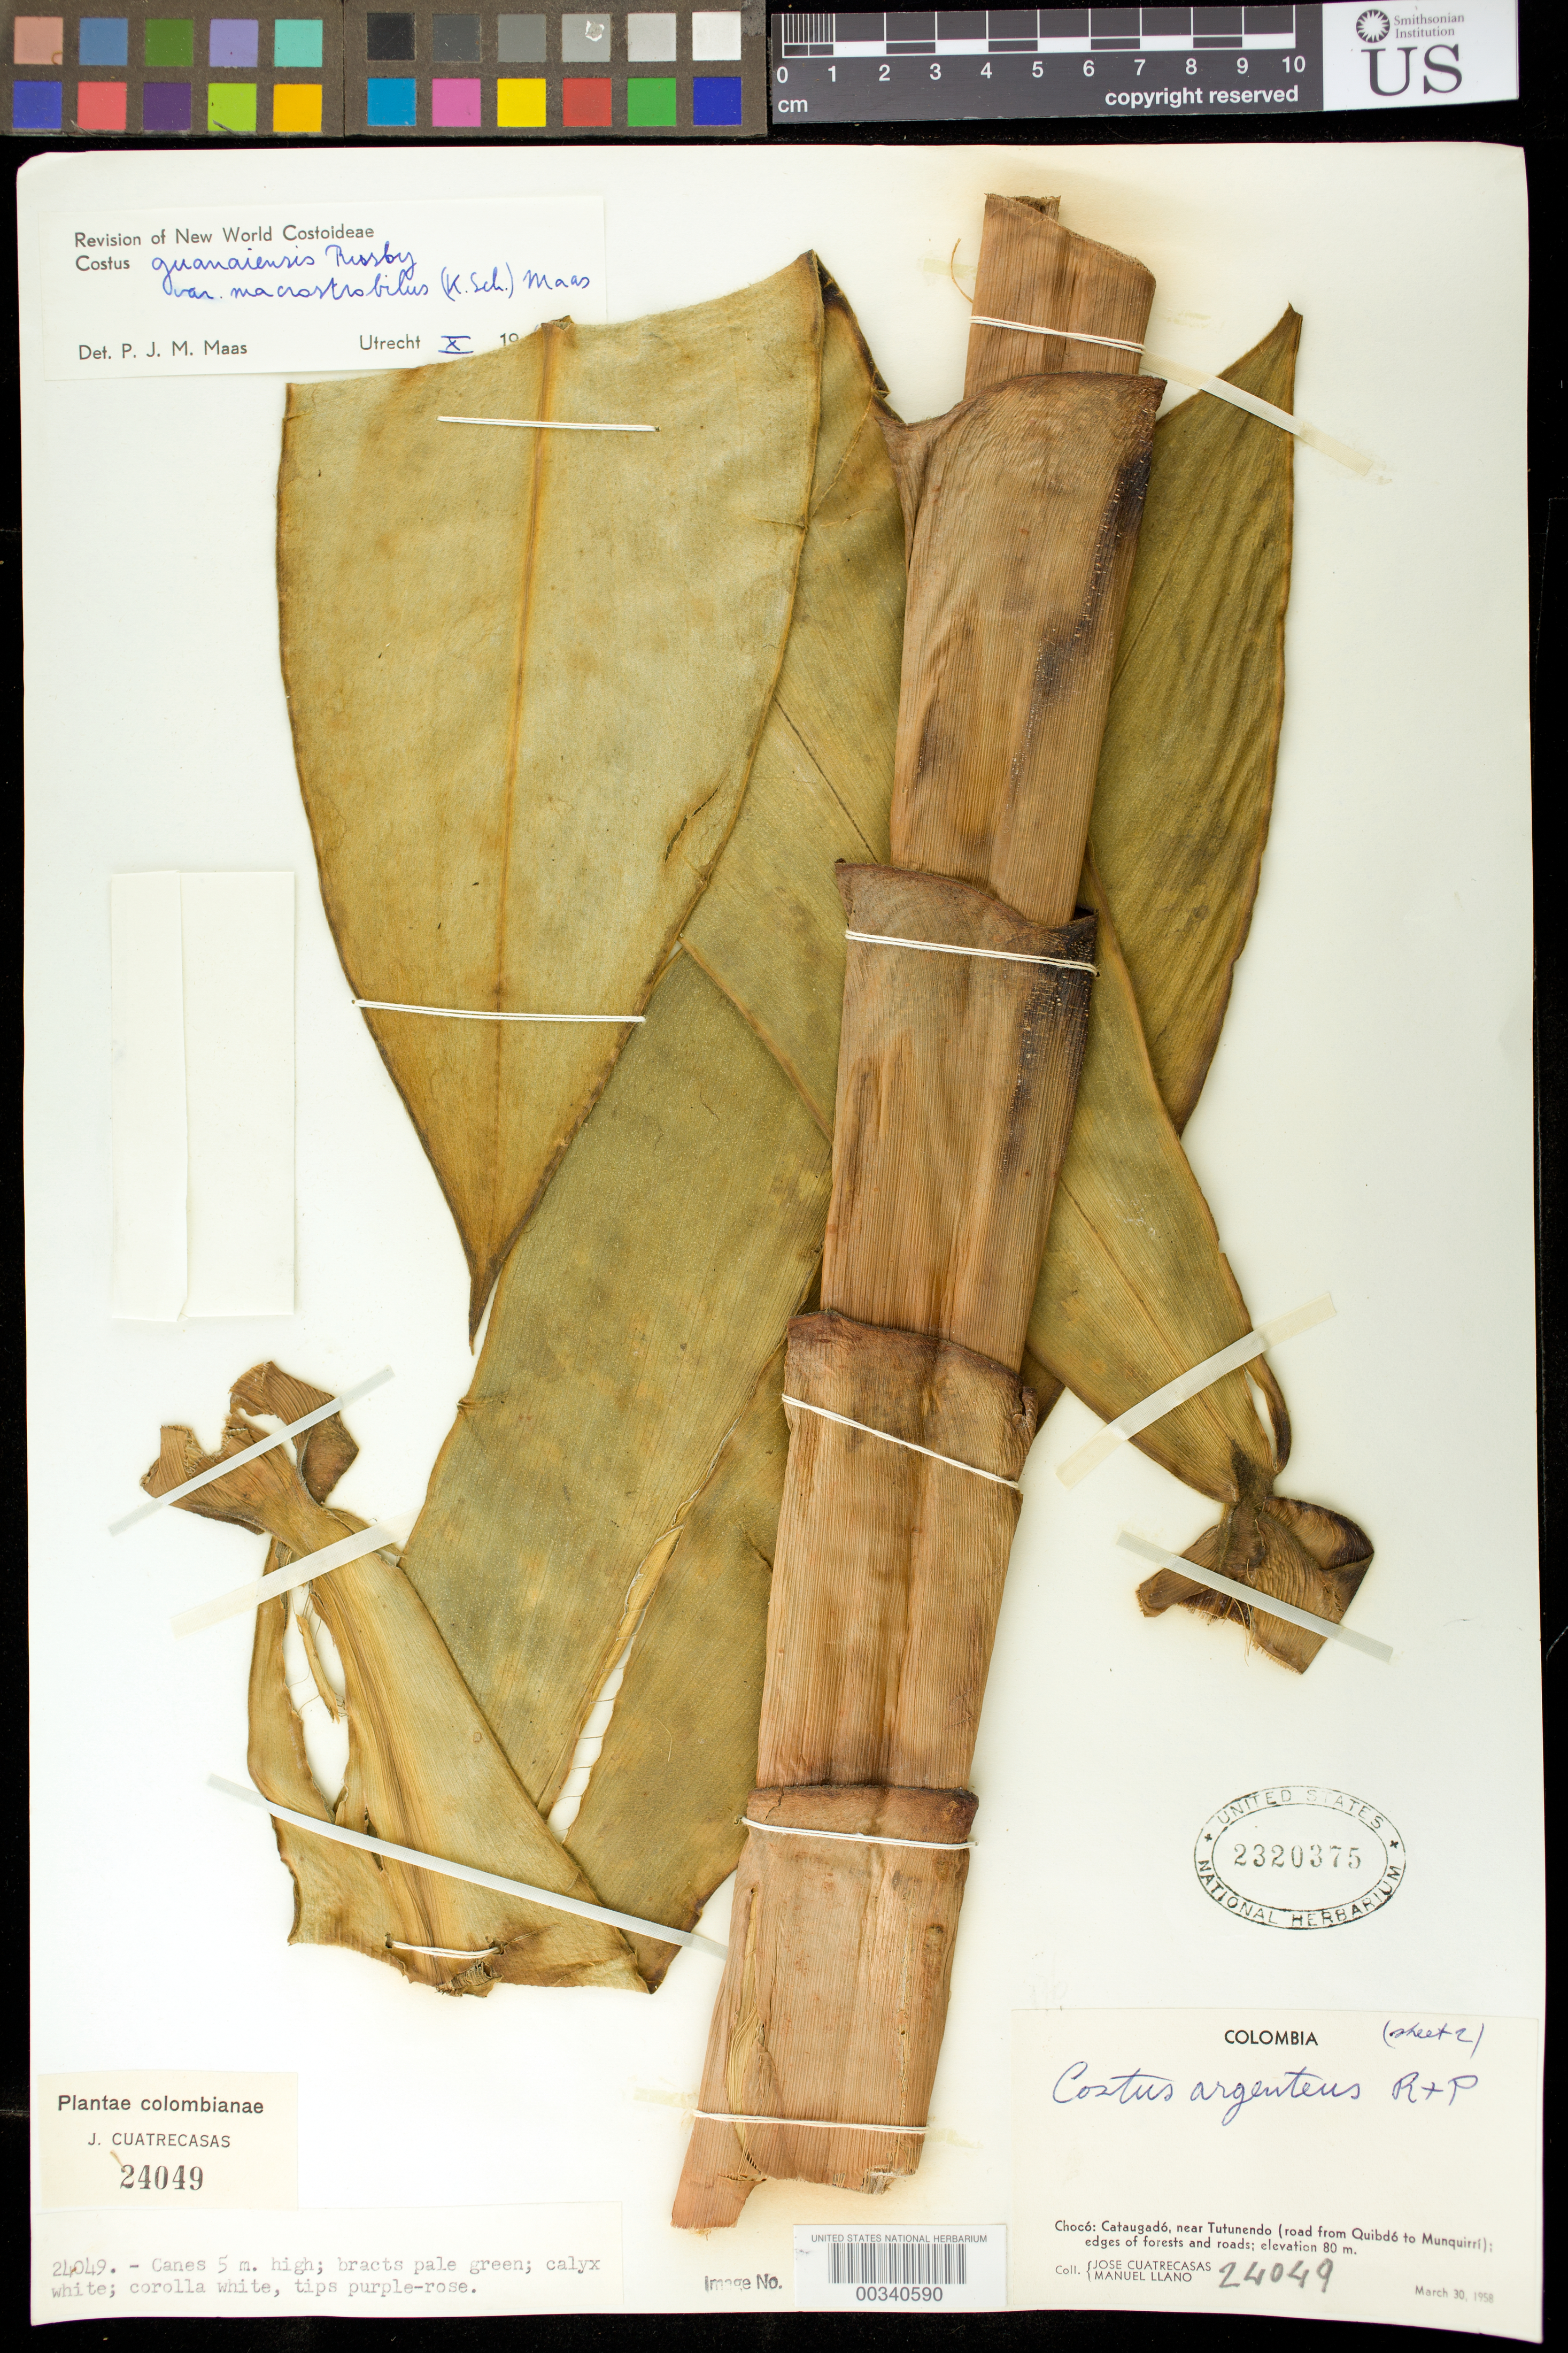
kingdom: Plantae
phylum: Tracheophyta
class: Liliopsida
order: Zingiberales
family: Costaceae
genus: Costus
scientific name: Costus guanaiensis var. macrostrobilis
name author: (K. Schum.) Maas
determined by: Maas, Paul J. M.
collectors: J. Cuatrecasas & M. Llano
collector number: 24049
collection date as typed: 30 Mar 1958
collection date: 1958-03-30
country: Colombia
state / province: Chocó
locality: Cataugado, near TutUnendo (road from Quibdo to Munquirri)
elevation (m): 80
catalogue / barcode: US 2320375